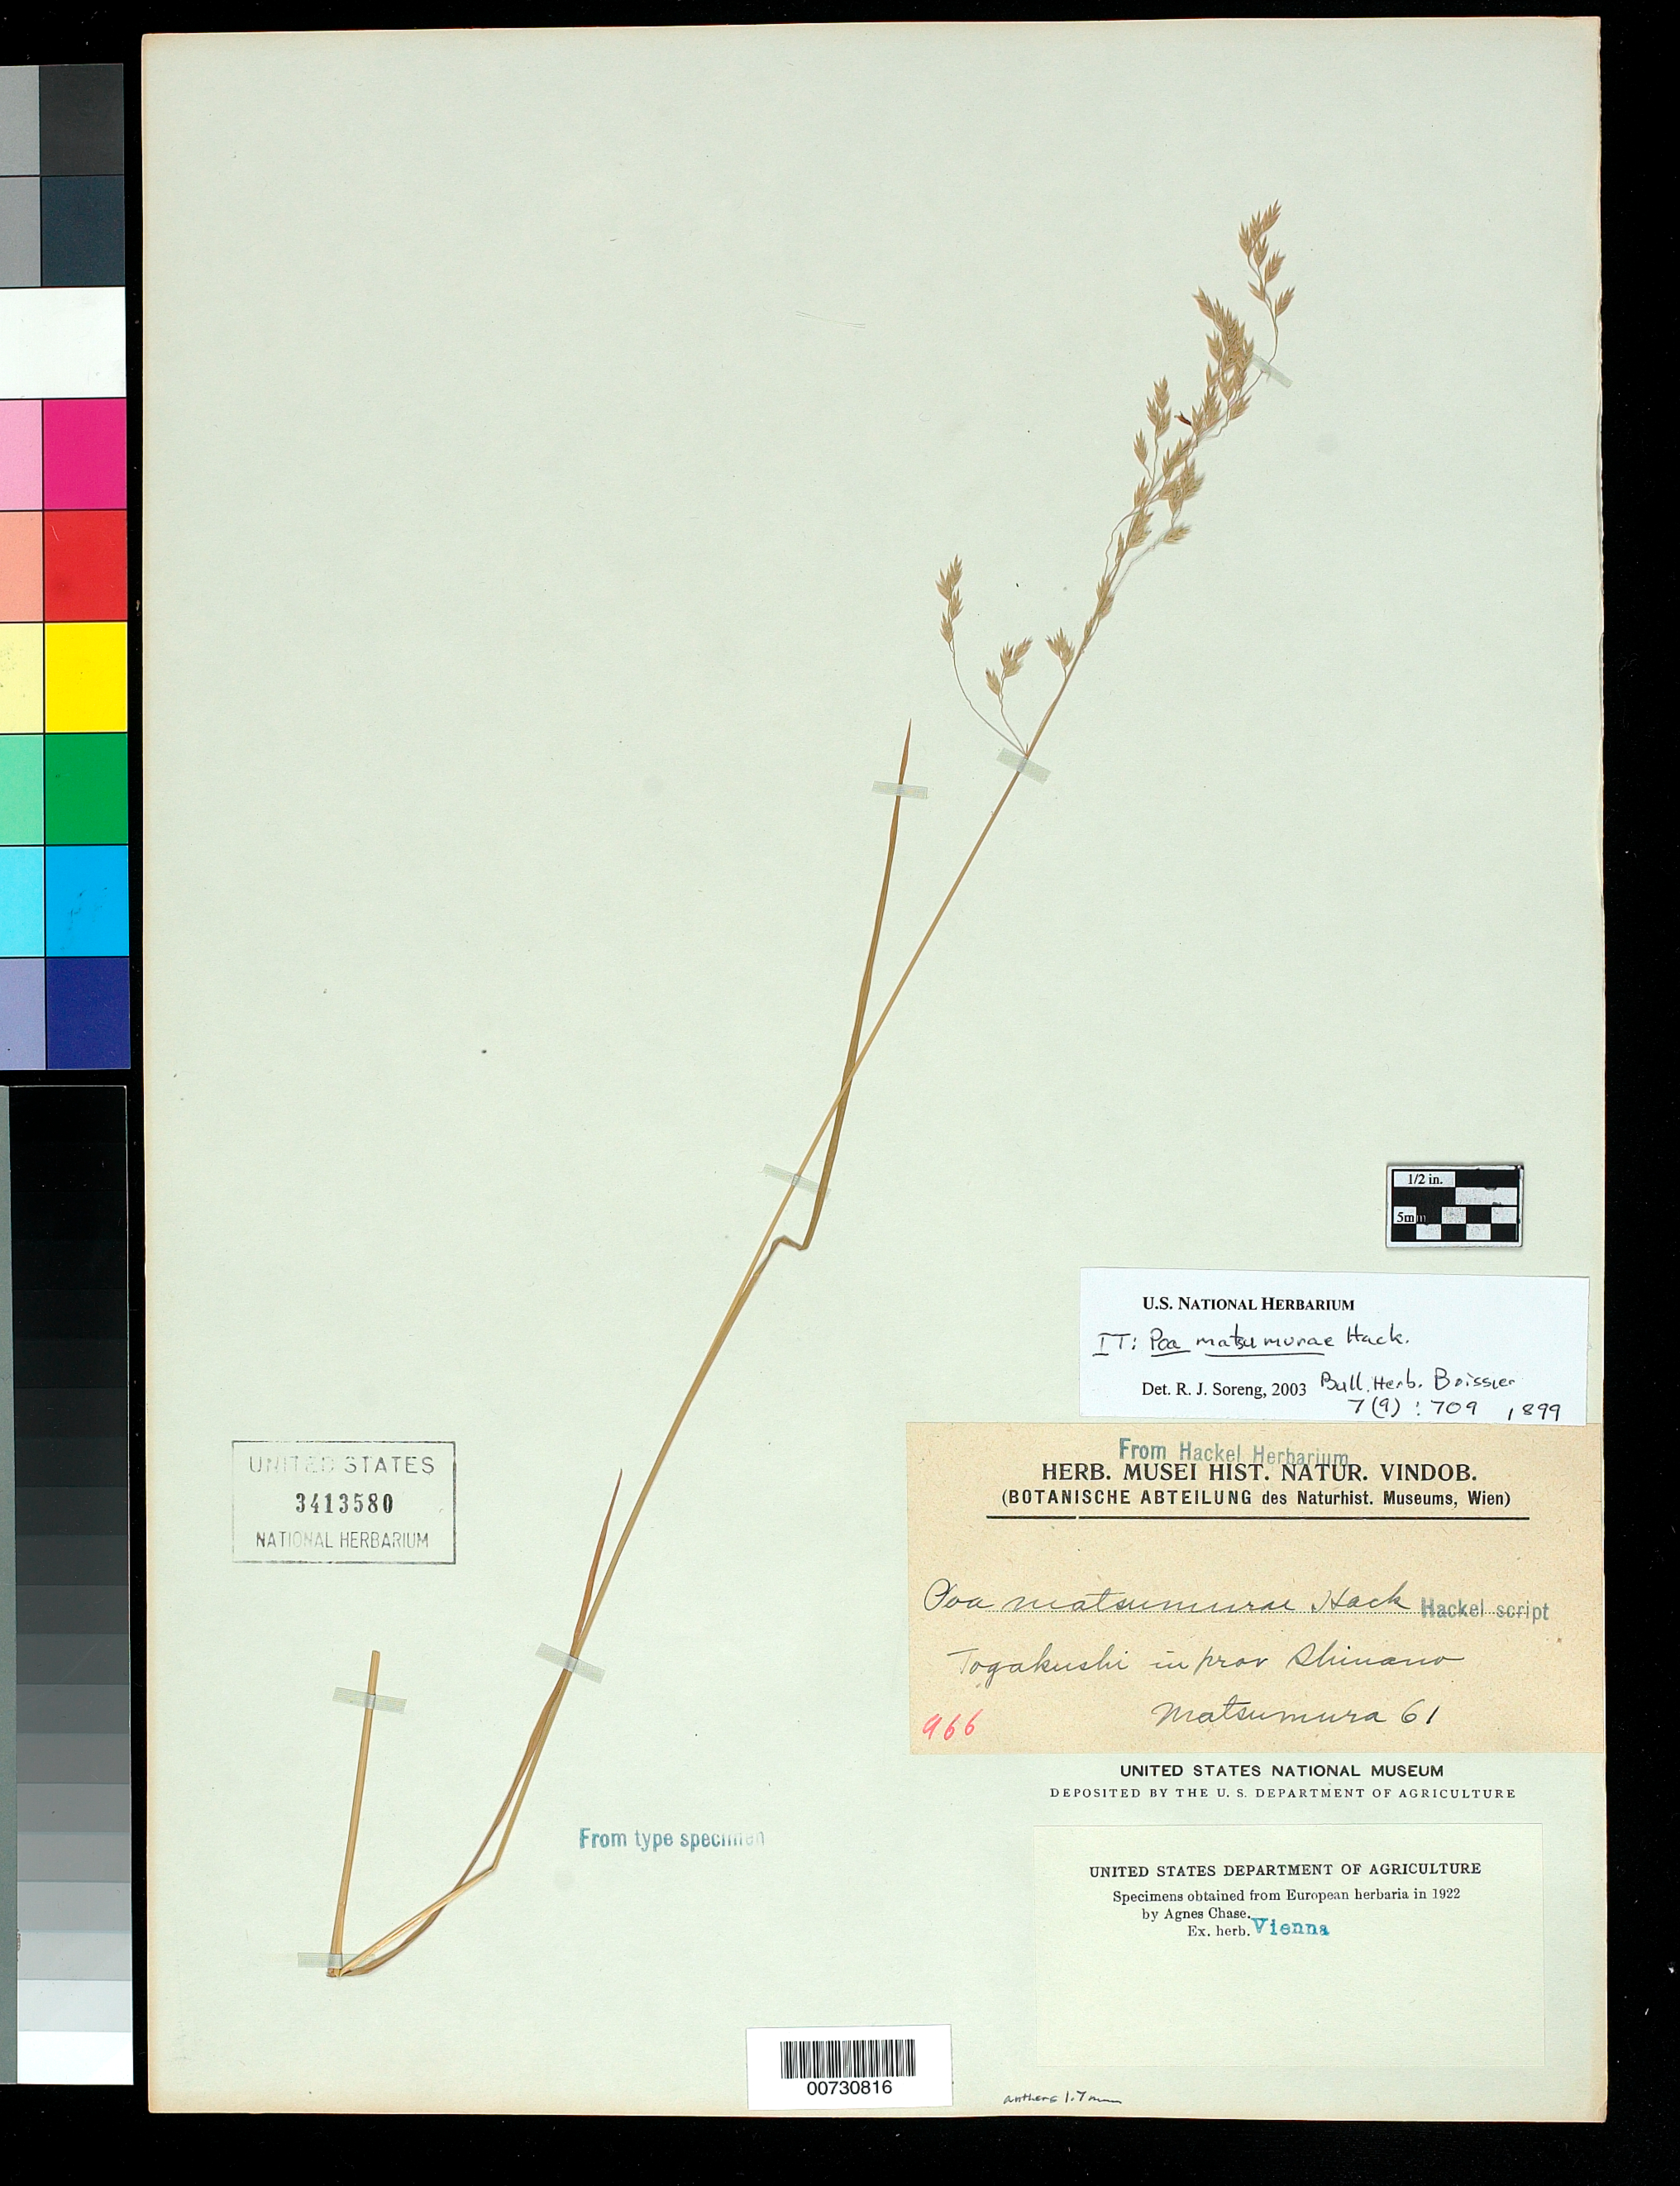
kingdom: Plantae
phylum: Tracheophyta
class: Liliopsida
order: Poales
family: Poaceae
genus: Poa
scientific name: Poa matsumurae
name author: Hack.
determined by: Soreng, Robert J., Research Associate (BOT), Smithsonian Institution - National Museum of Natural History (UNITED STATES)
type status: Isotype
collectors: J. Matsumura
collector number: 61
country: Japan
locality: Togakushi in prov. Shinano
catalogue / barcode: US 3413580